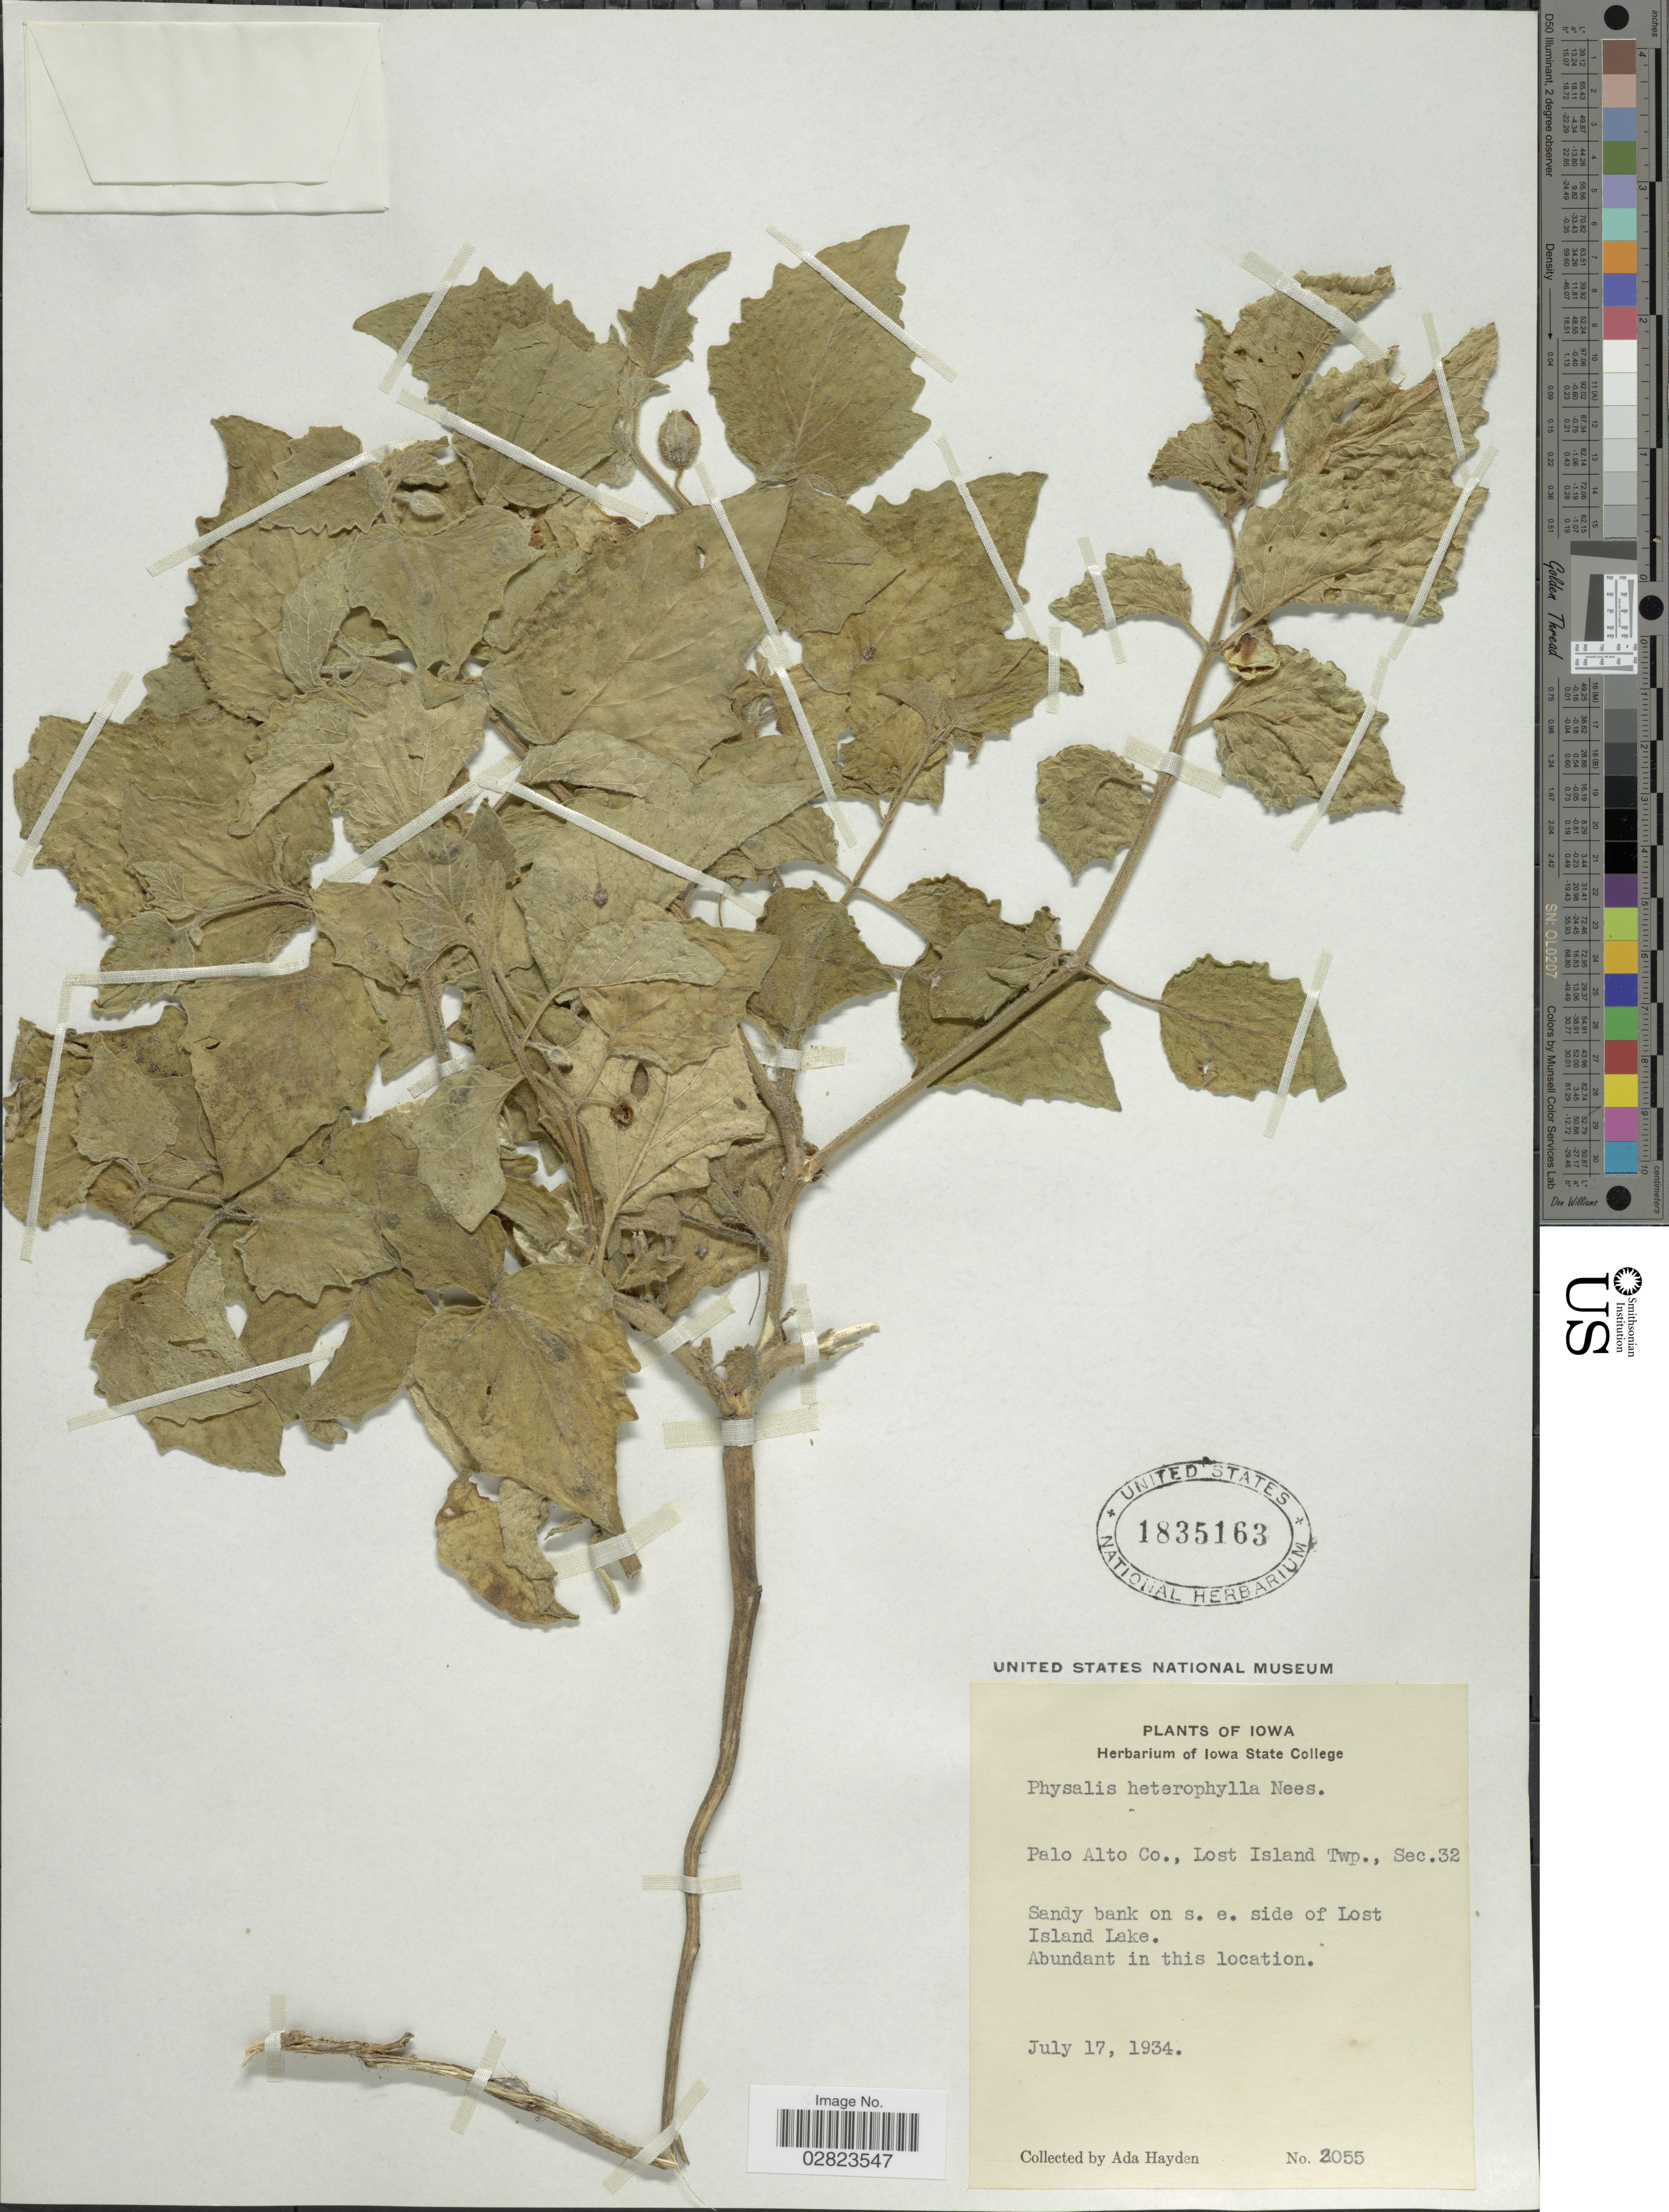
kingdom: Plantae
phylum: Tracheophyta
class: Magnoliopsida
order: Solanales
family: Solanaceae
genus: Physalis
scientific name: Physalis heterophylla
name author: Nees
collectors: Ada Hayden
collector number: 2055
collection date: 1934-07-17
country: United States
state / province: Iowa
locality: Palo Alto Co. Lost Island Twp., Sec. 32. Sandy bank on s. e. side of Lost Island Lake.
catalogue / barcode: US 1835163